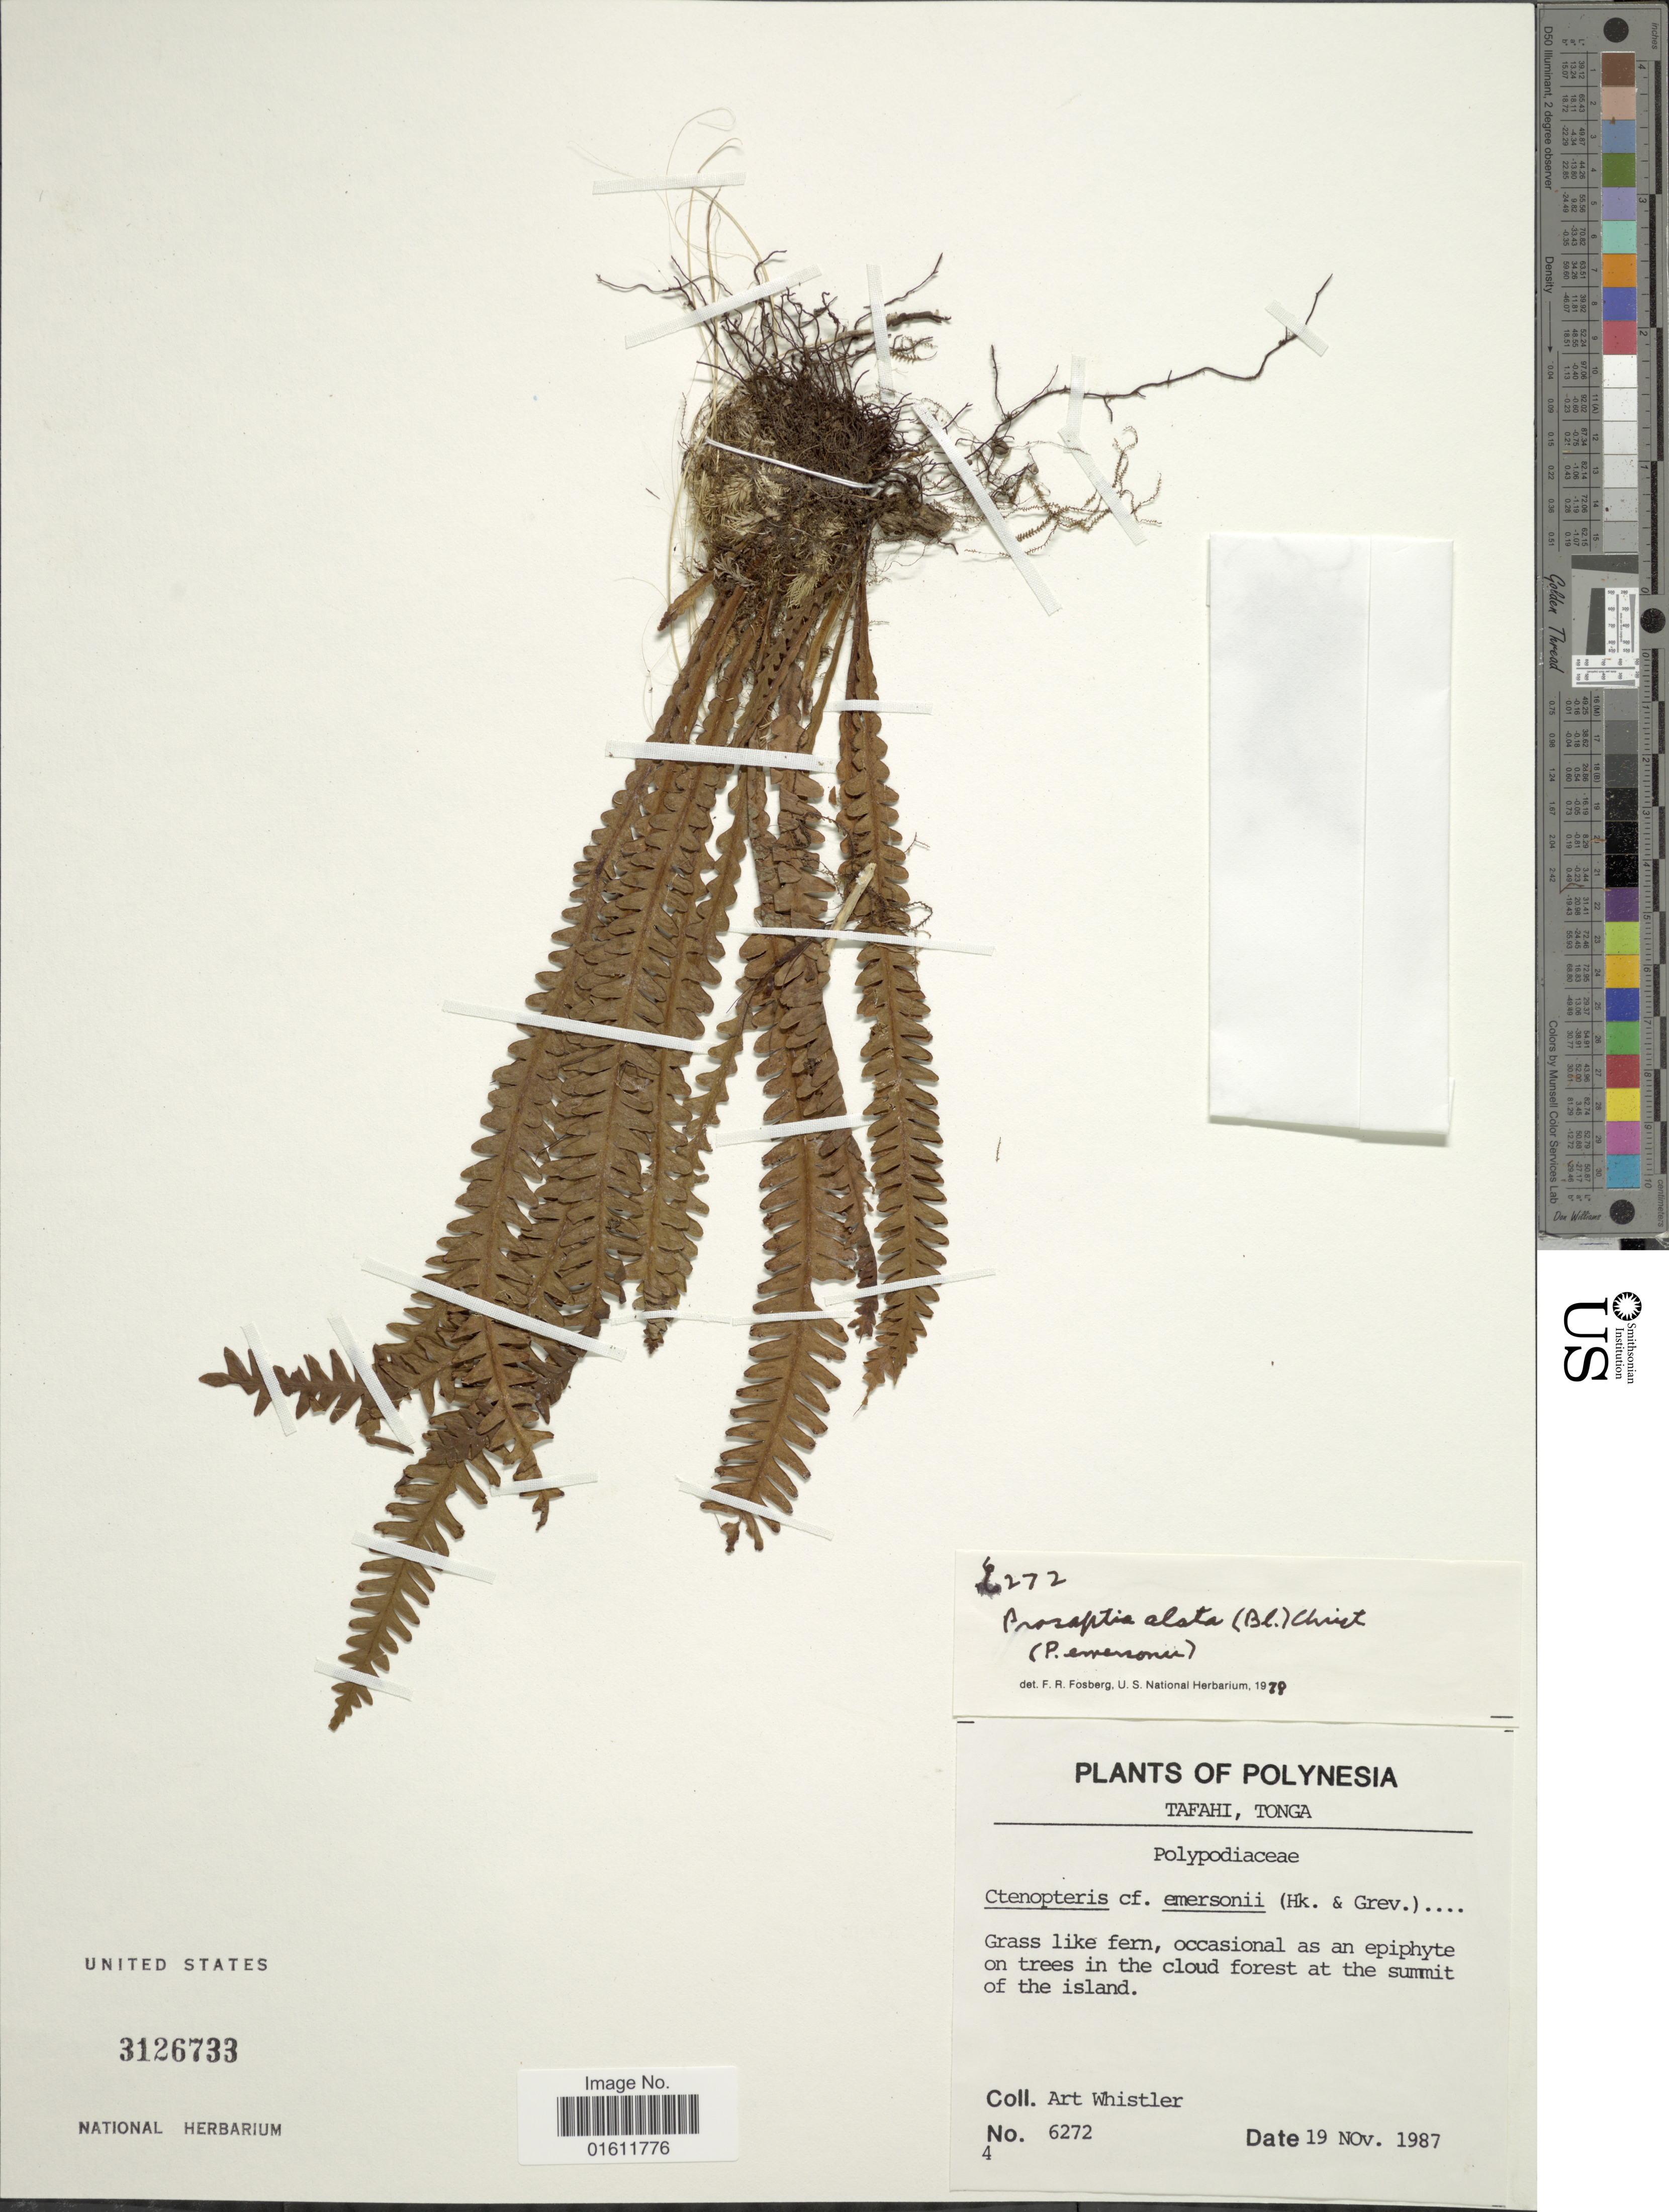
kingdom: Plantae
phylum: Tracheophyta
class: Polypodiopsida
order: Polypodiales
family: Polypodiaceae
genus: Prosaptia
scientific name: Prosaptia alata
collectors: A. Whistler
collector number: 6272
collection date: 1987-11-19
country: Tonga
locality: Tafahi, Polynesia, at the summit of the island.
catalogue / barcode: US 3126733